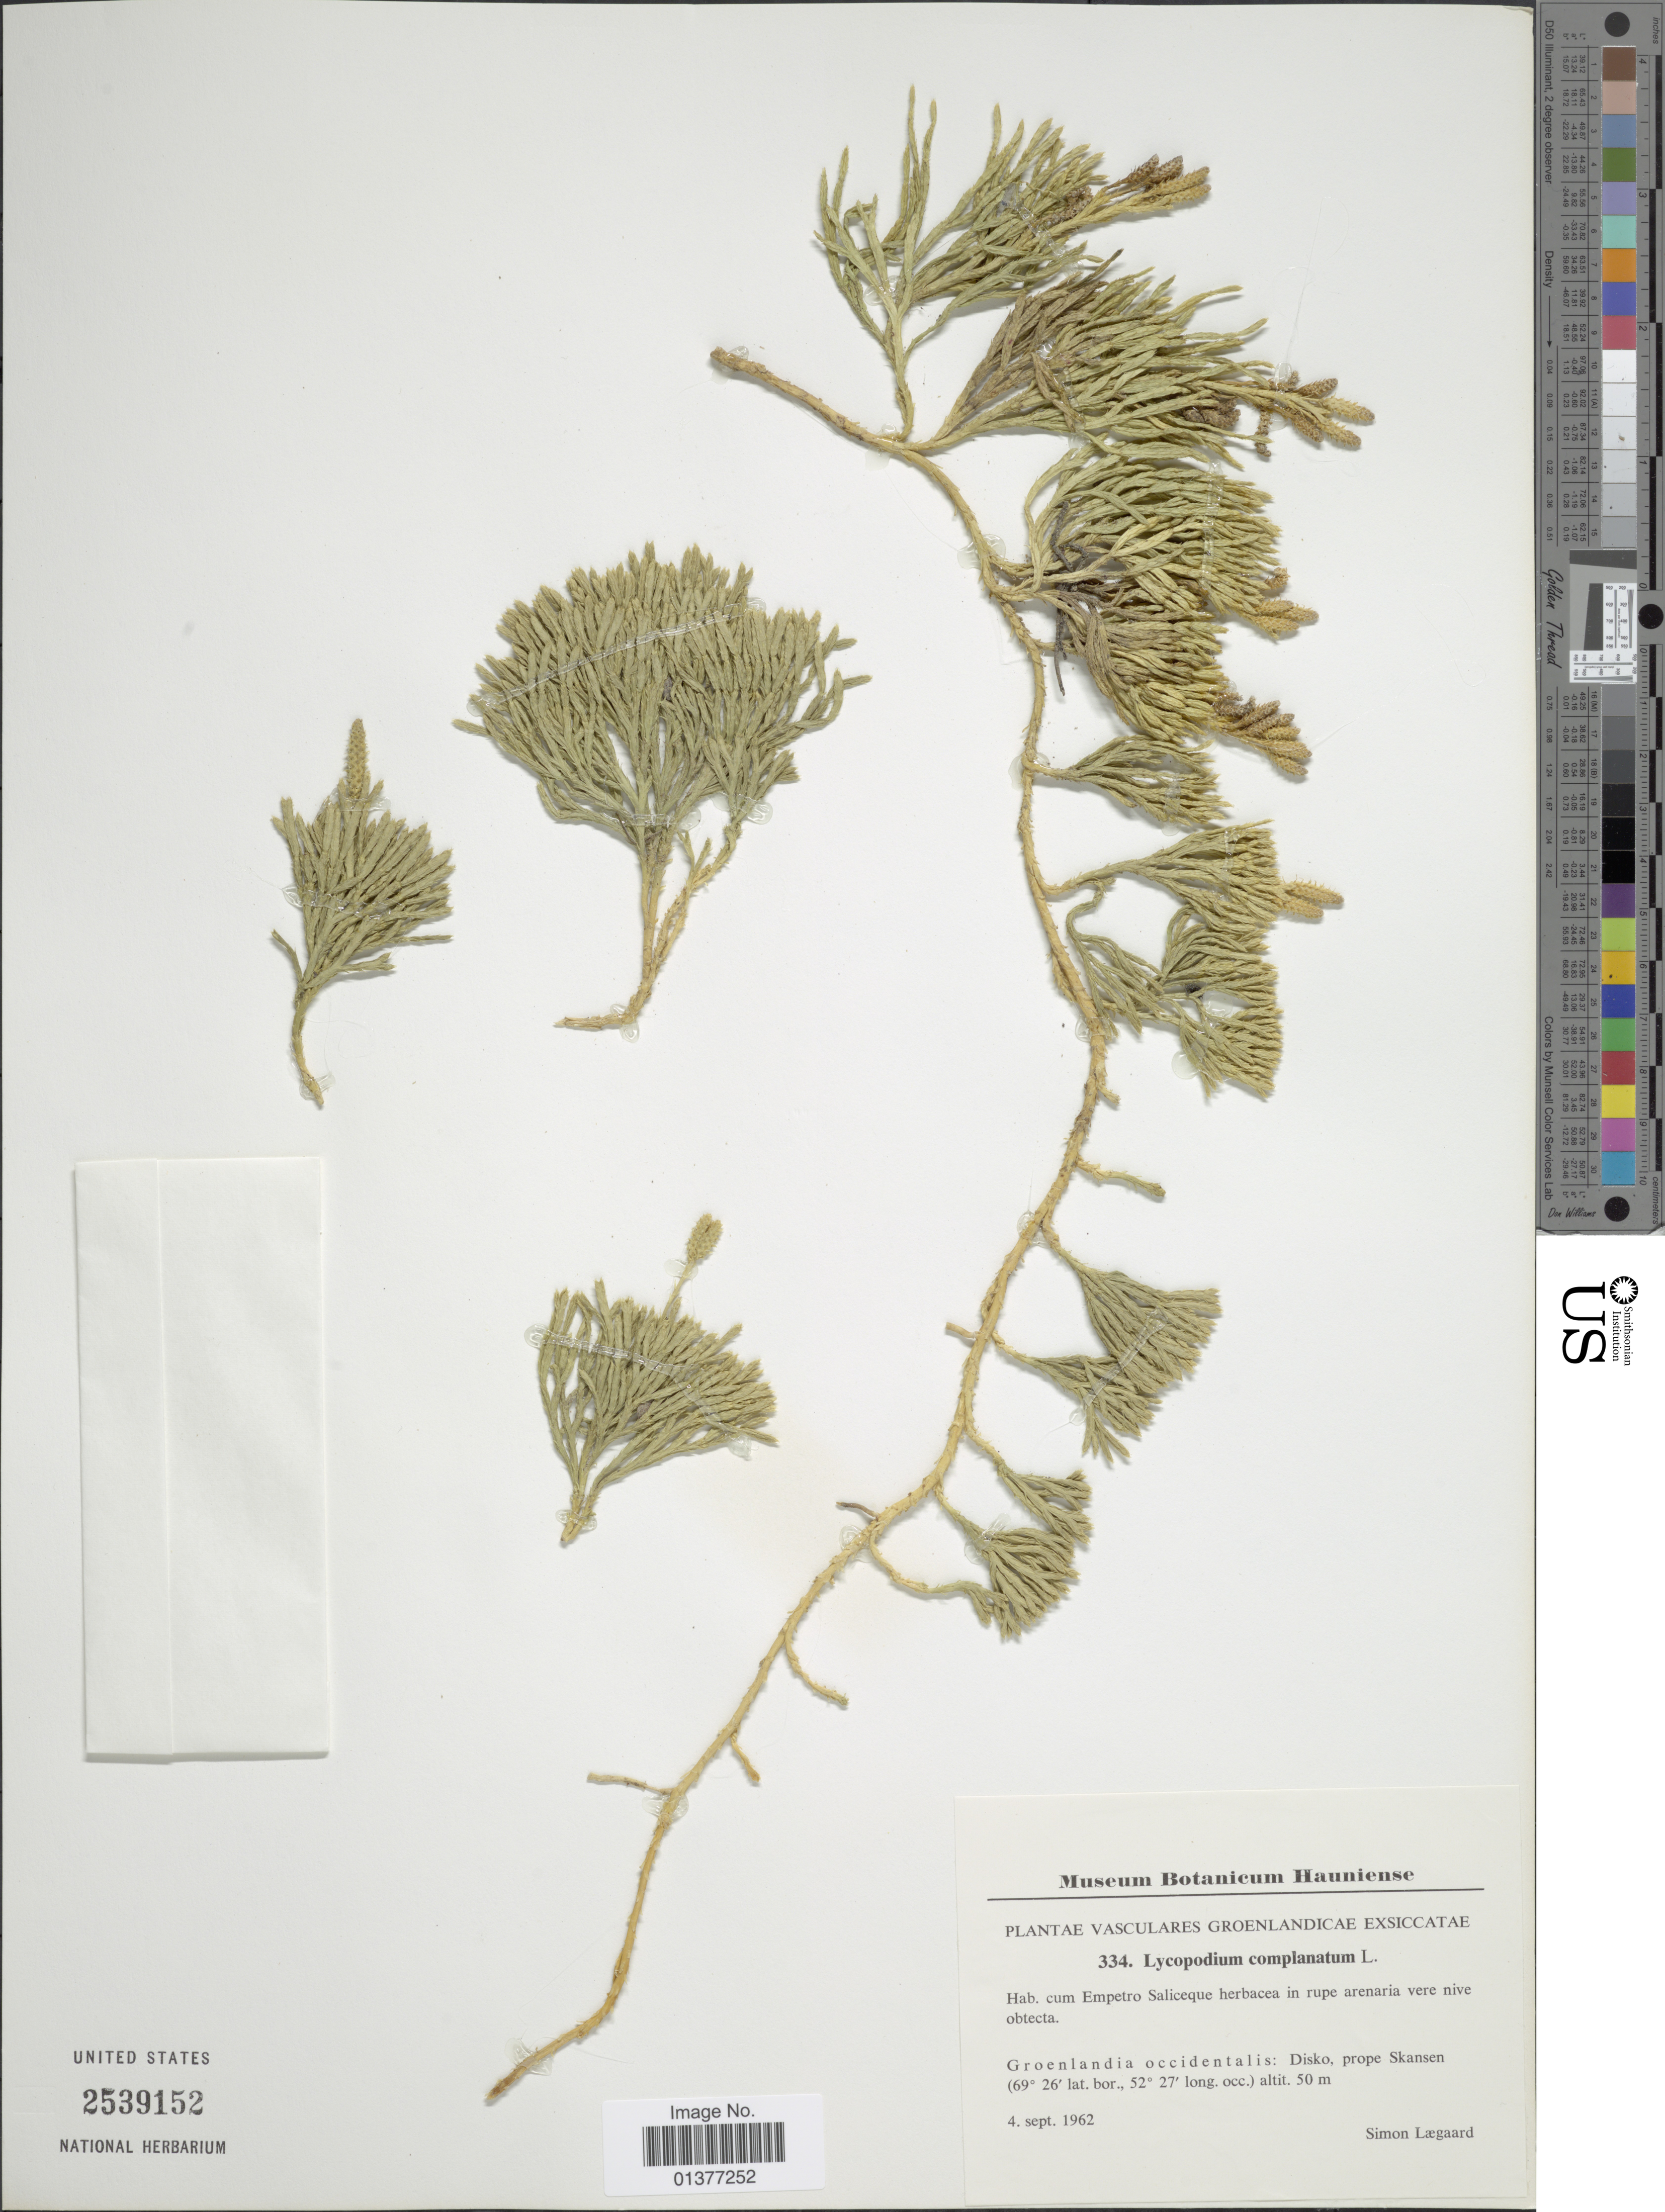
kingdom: Plantae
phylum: Tracheophyta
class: Lycopodiopsida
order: Lycopodiales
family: Lycopodiaceae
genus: Diphasiastrum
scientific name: Diphasiastrum complanatum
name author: (L.) Holub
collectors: S. Lægaard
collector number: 334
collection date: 1962-09-04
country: Greenland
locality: Groenlandia occidentalis: Disko prope Skansen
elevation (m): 50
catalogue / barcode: US 2539152